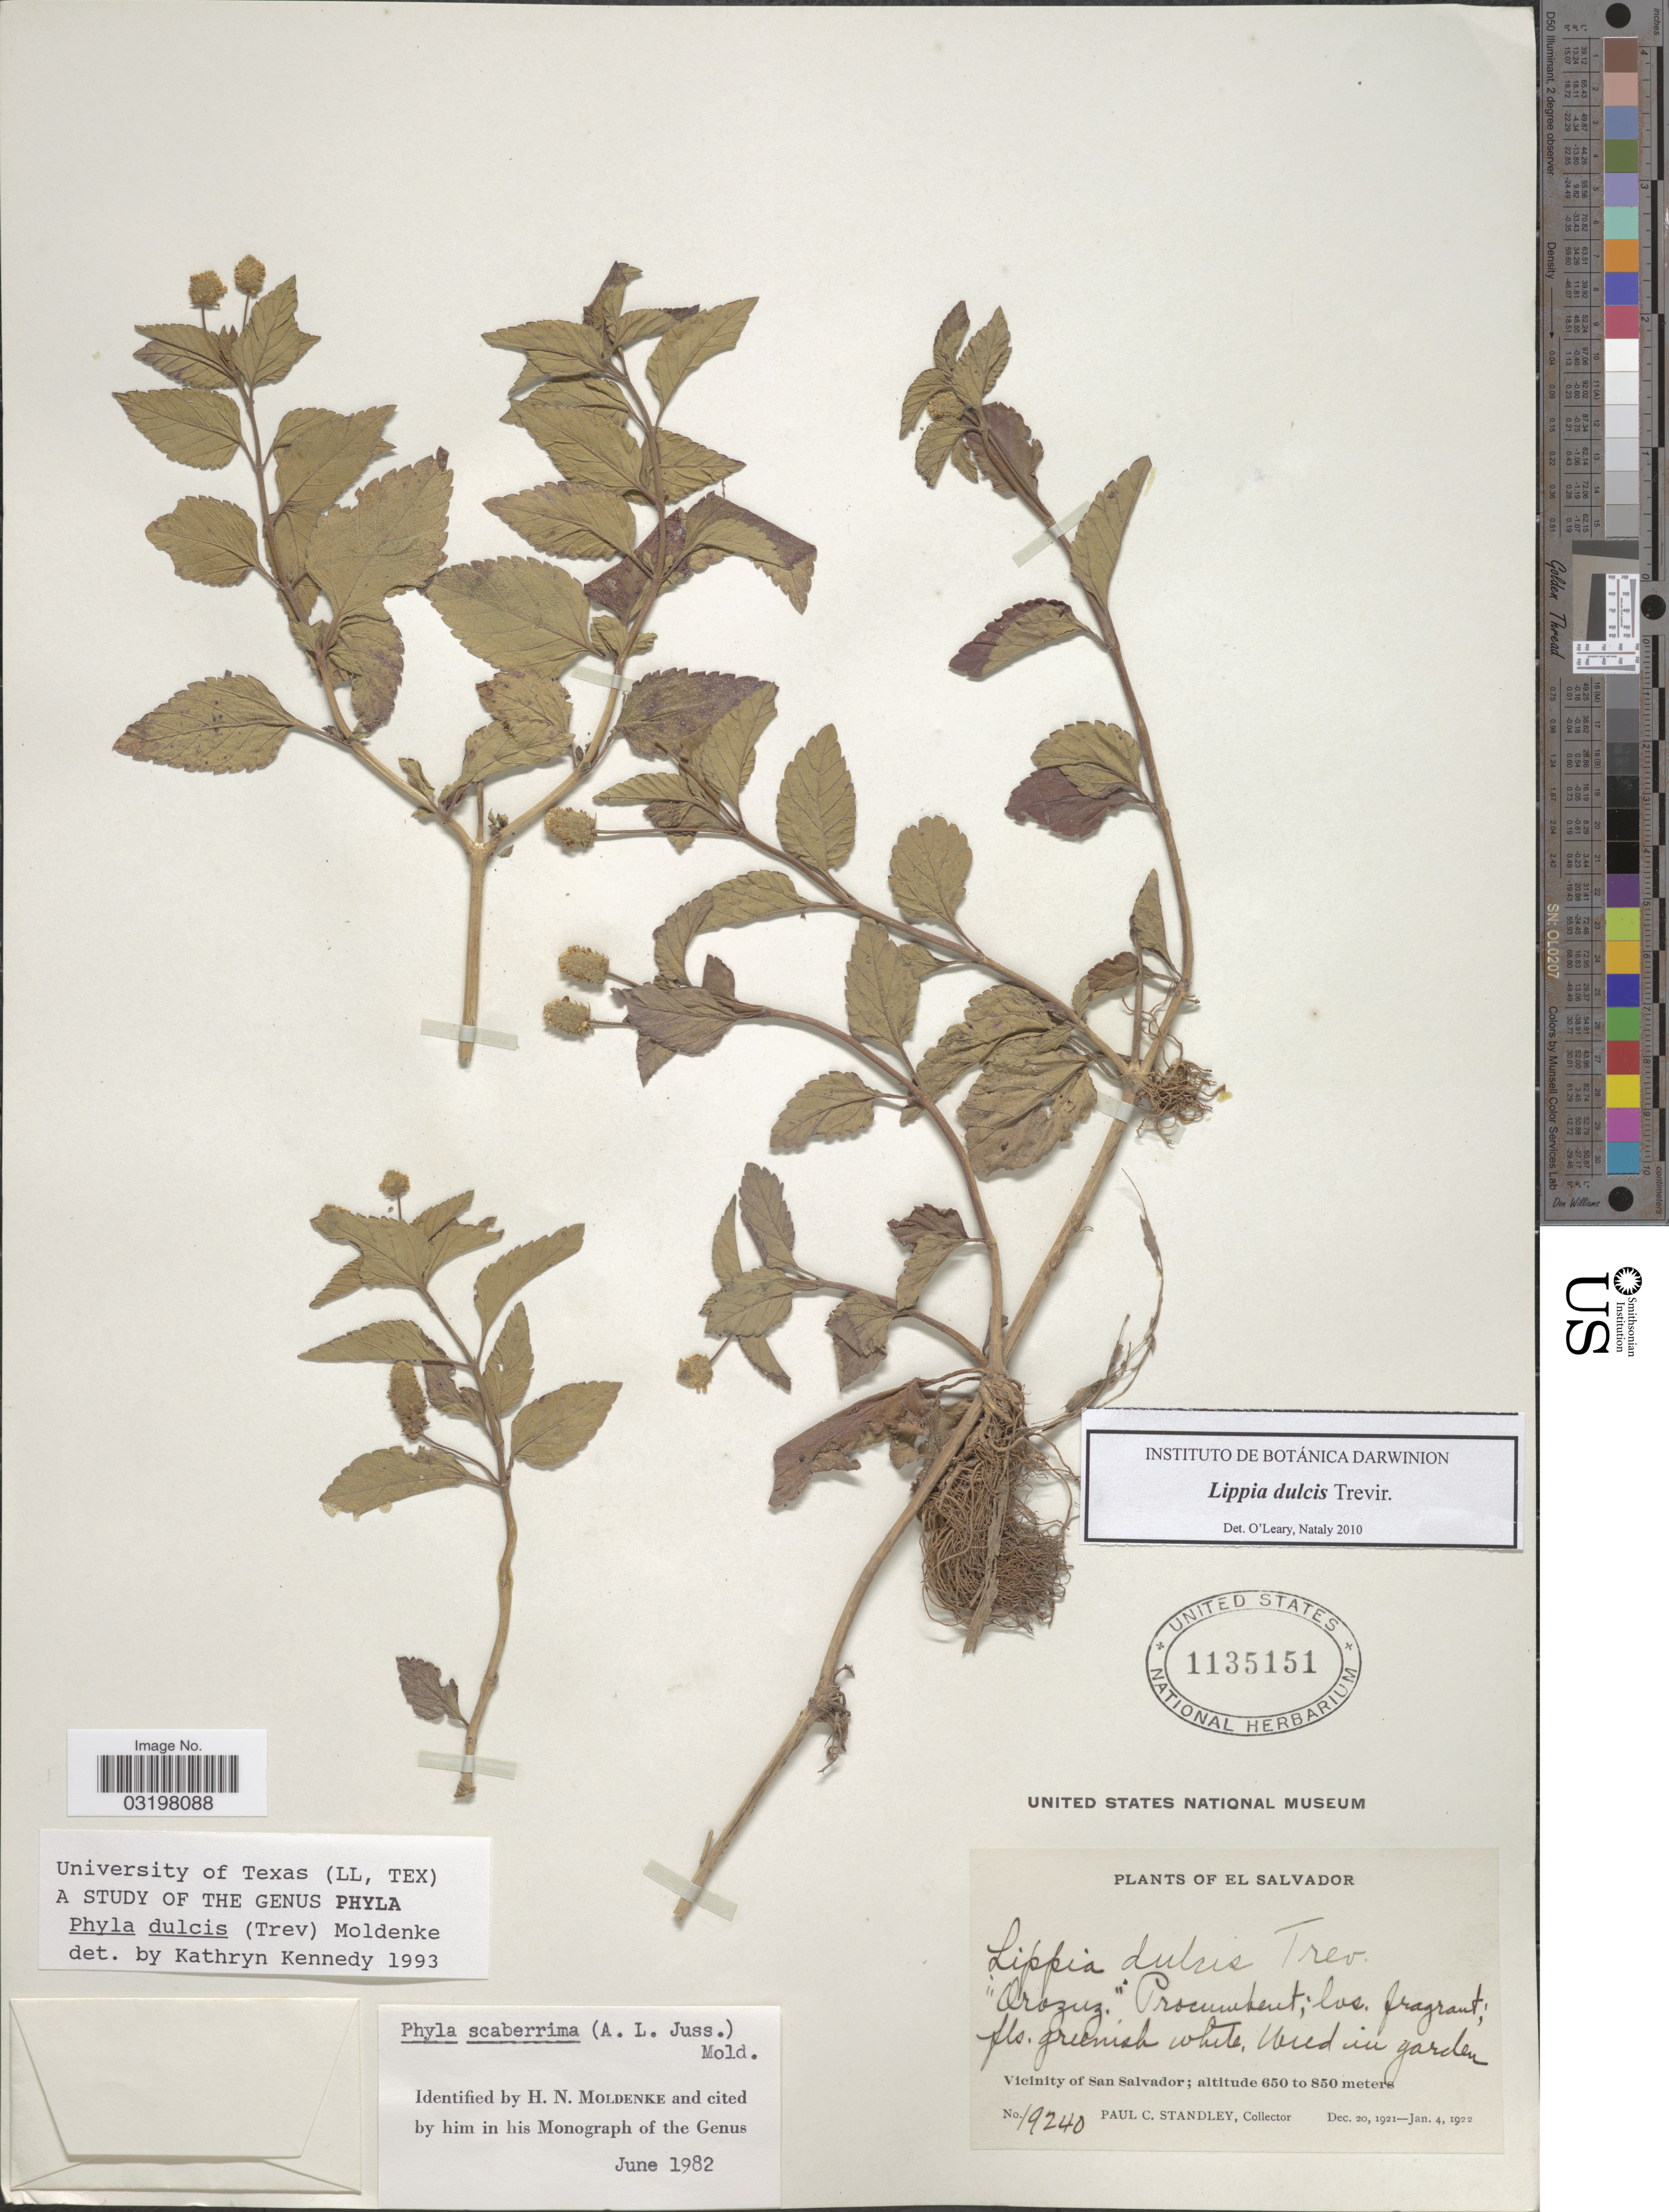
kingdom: Plantae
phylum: Tracheophyta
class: Magnoliopsida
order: Lamiales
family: Verbenaceae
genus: Lippia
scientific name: Lippia dulcis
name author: Trevis.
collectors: P. C. Standley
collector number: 19240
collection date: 1921-12-20/1922-01-04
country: El Salvador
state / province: San Salvador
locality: Vicinity of San Salvador.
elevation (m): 650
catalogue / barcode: US 1135151